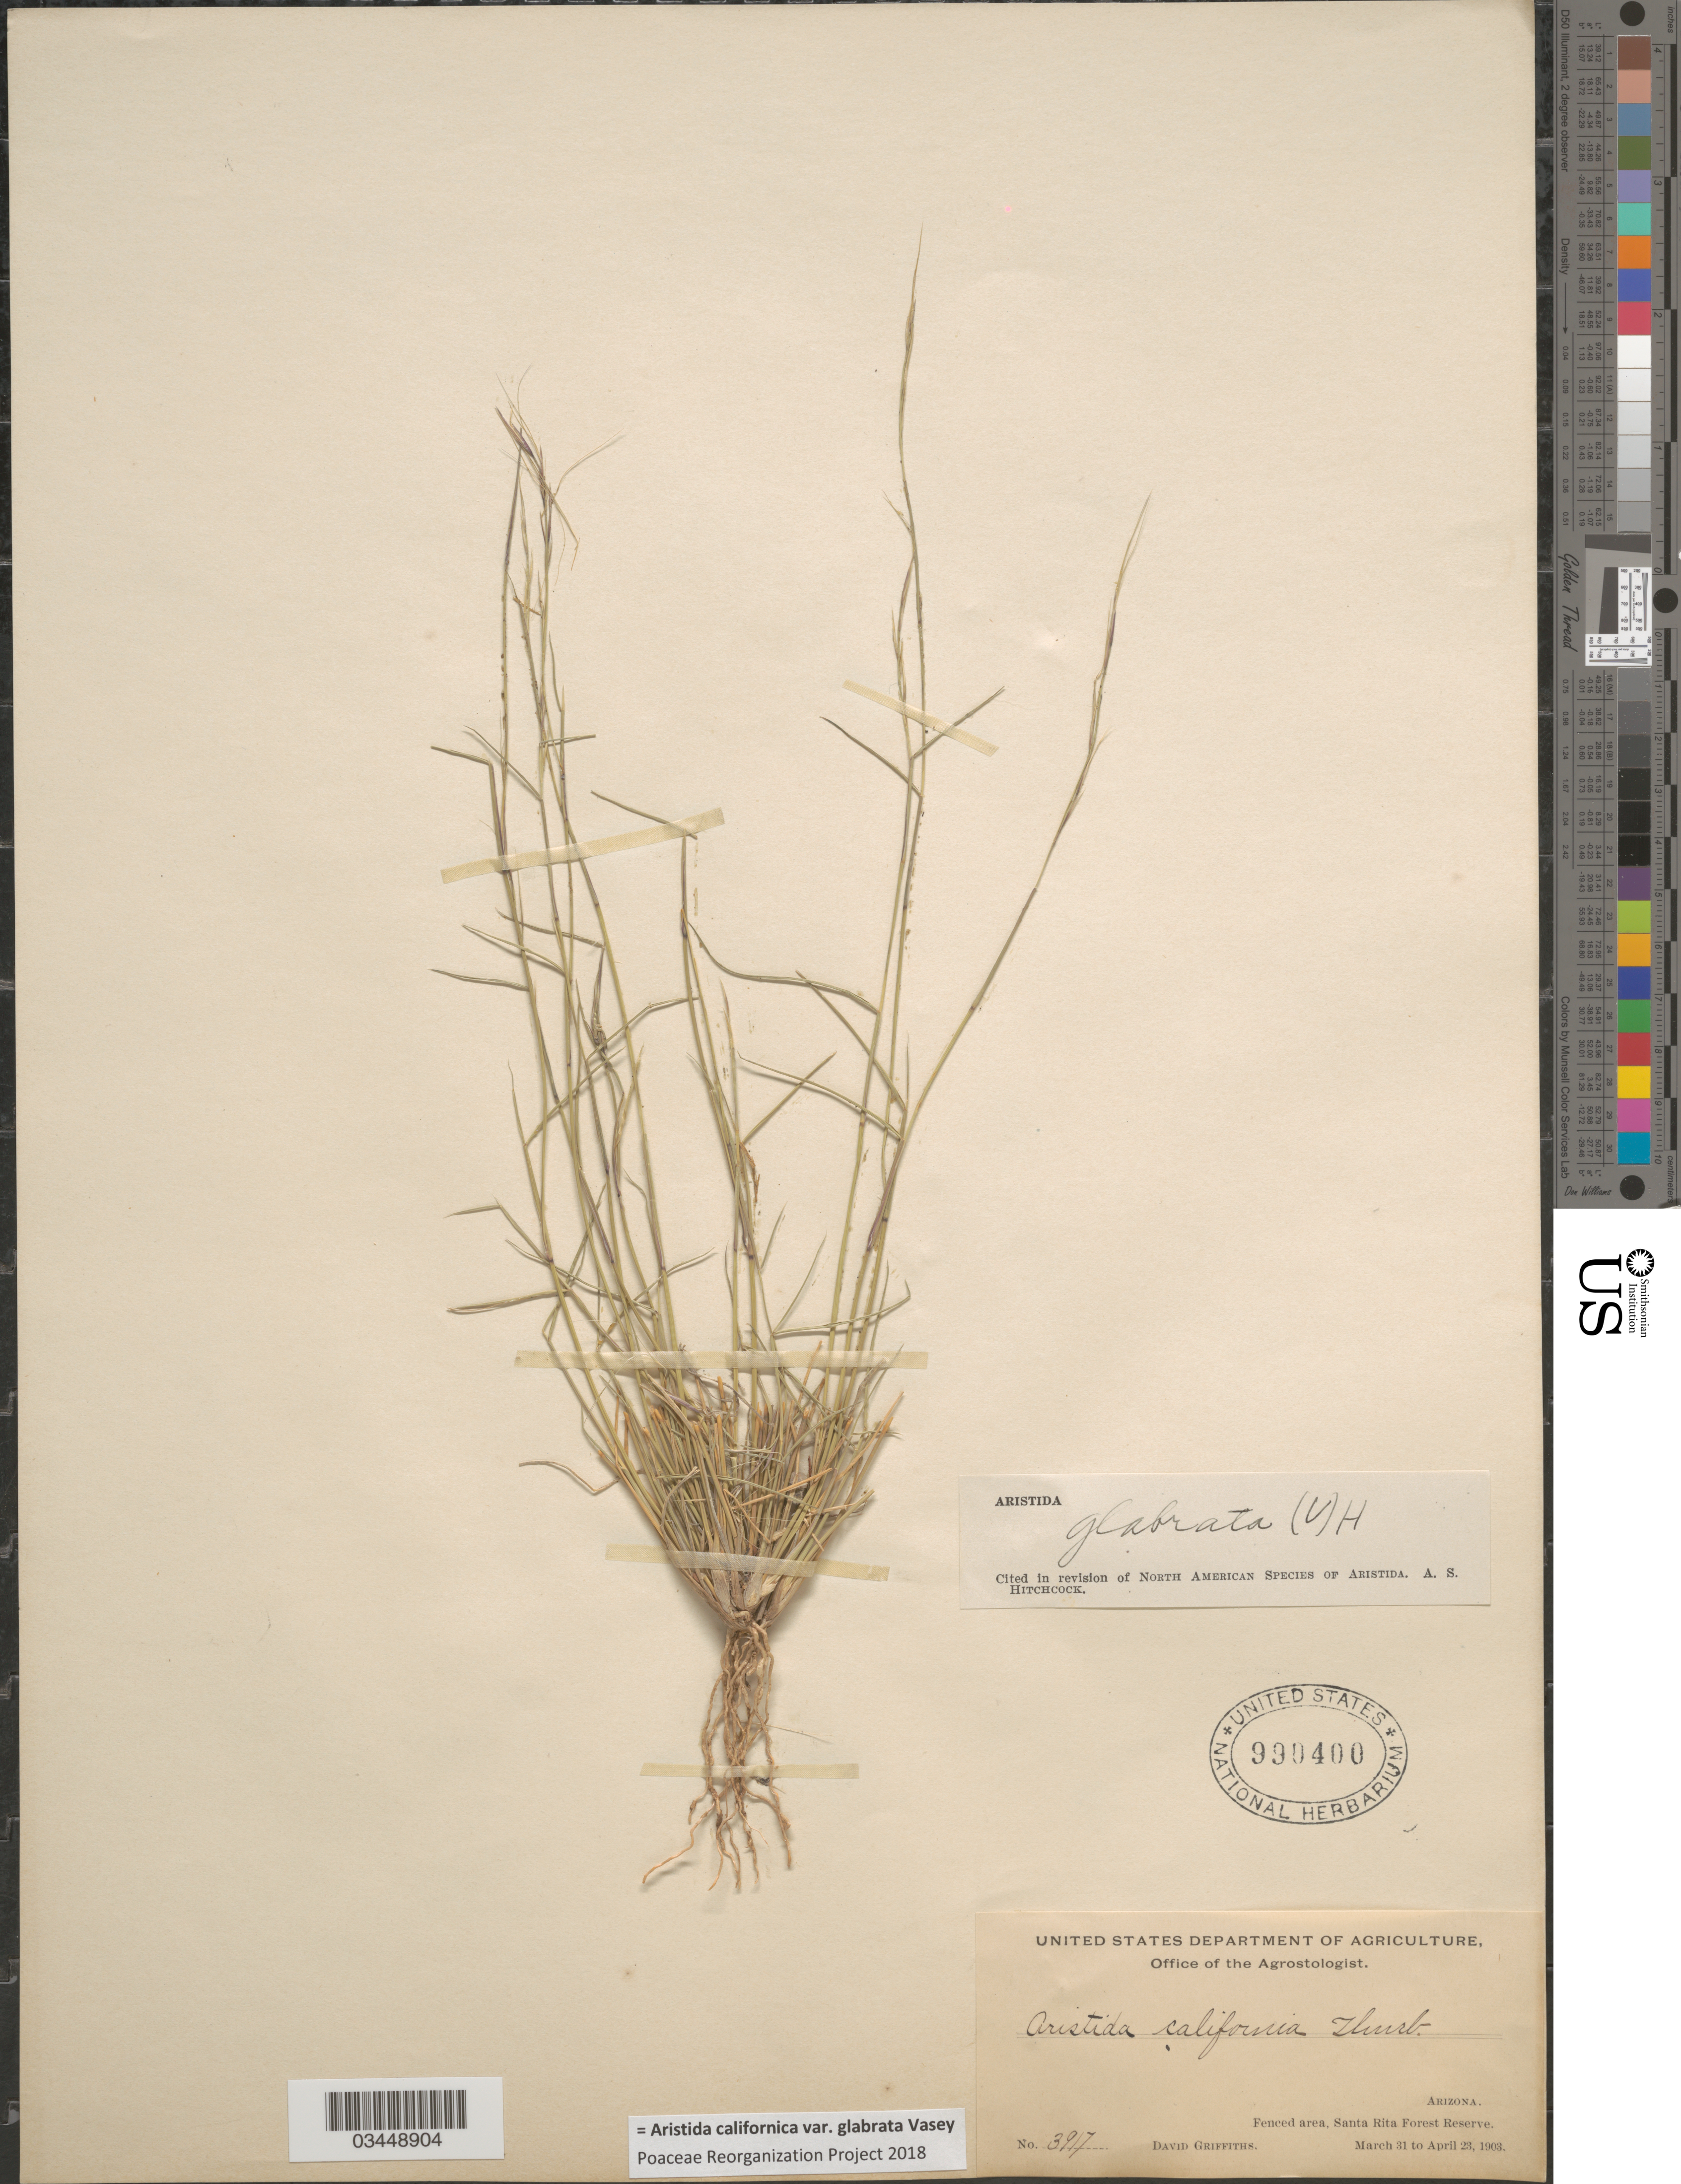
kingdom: Plantae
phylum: Tracheophyta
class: Liliopsida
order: Poales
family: Poaceae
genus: Aristida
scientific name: Aristida californica var. glabrata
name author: Vasey in Brandegee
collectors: D. Griffiths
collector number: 3917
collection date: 1903-03-31/1903-04-23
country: United States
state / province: Arizona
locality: Fenced area, Santa Rita Forest Reserve.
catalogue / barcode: US 990400